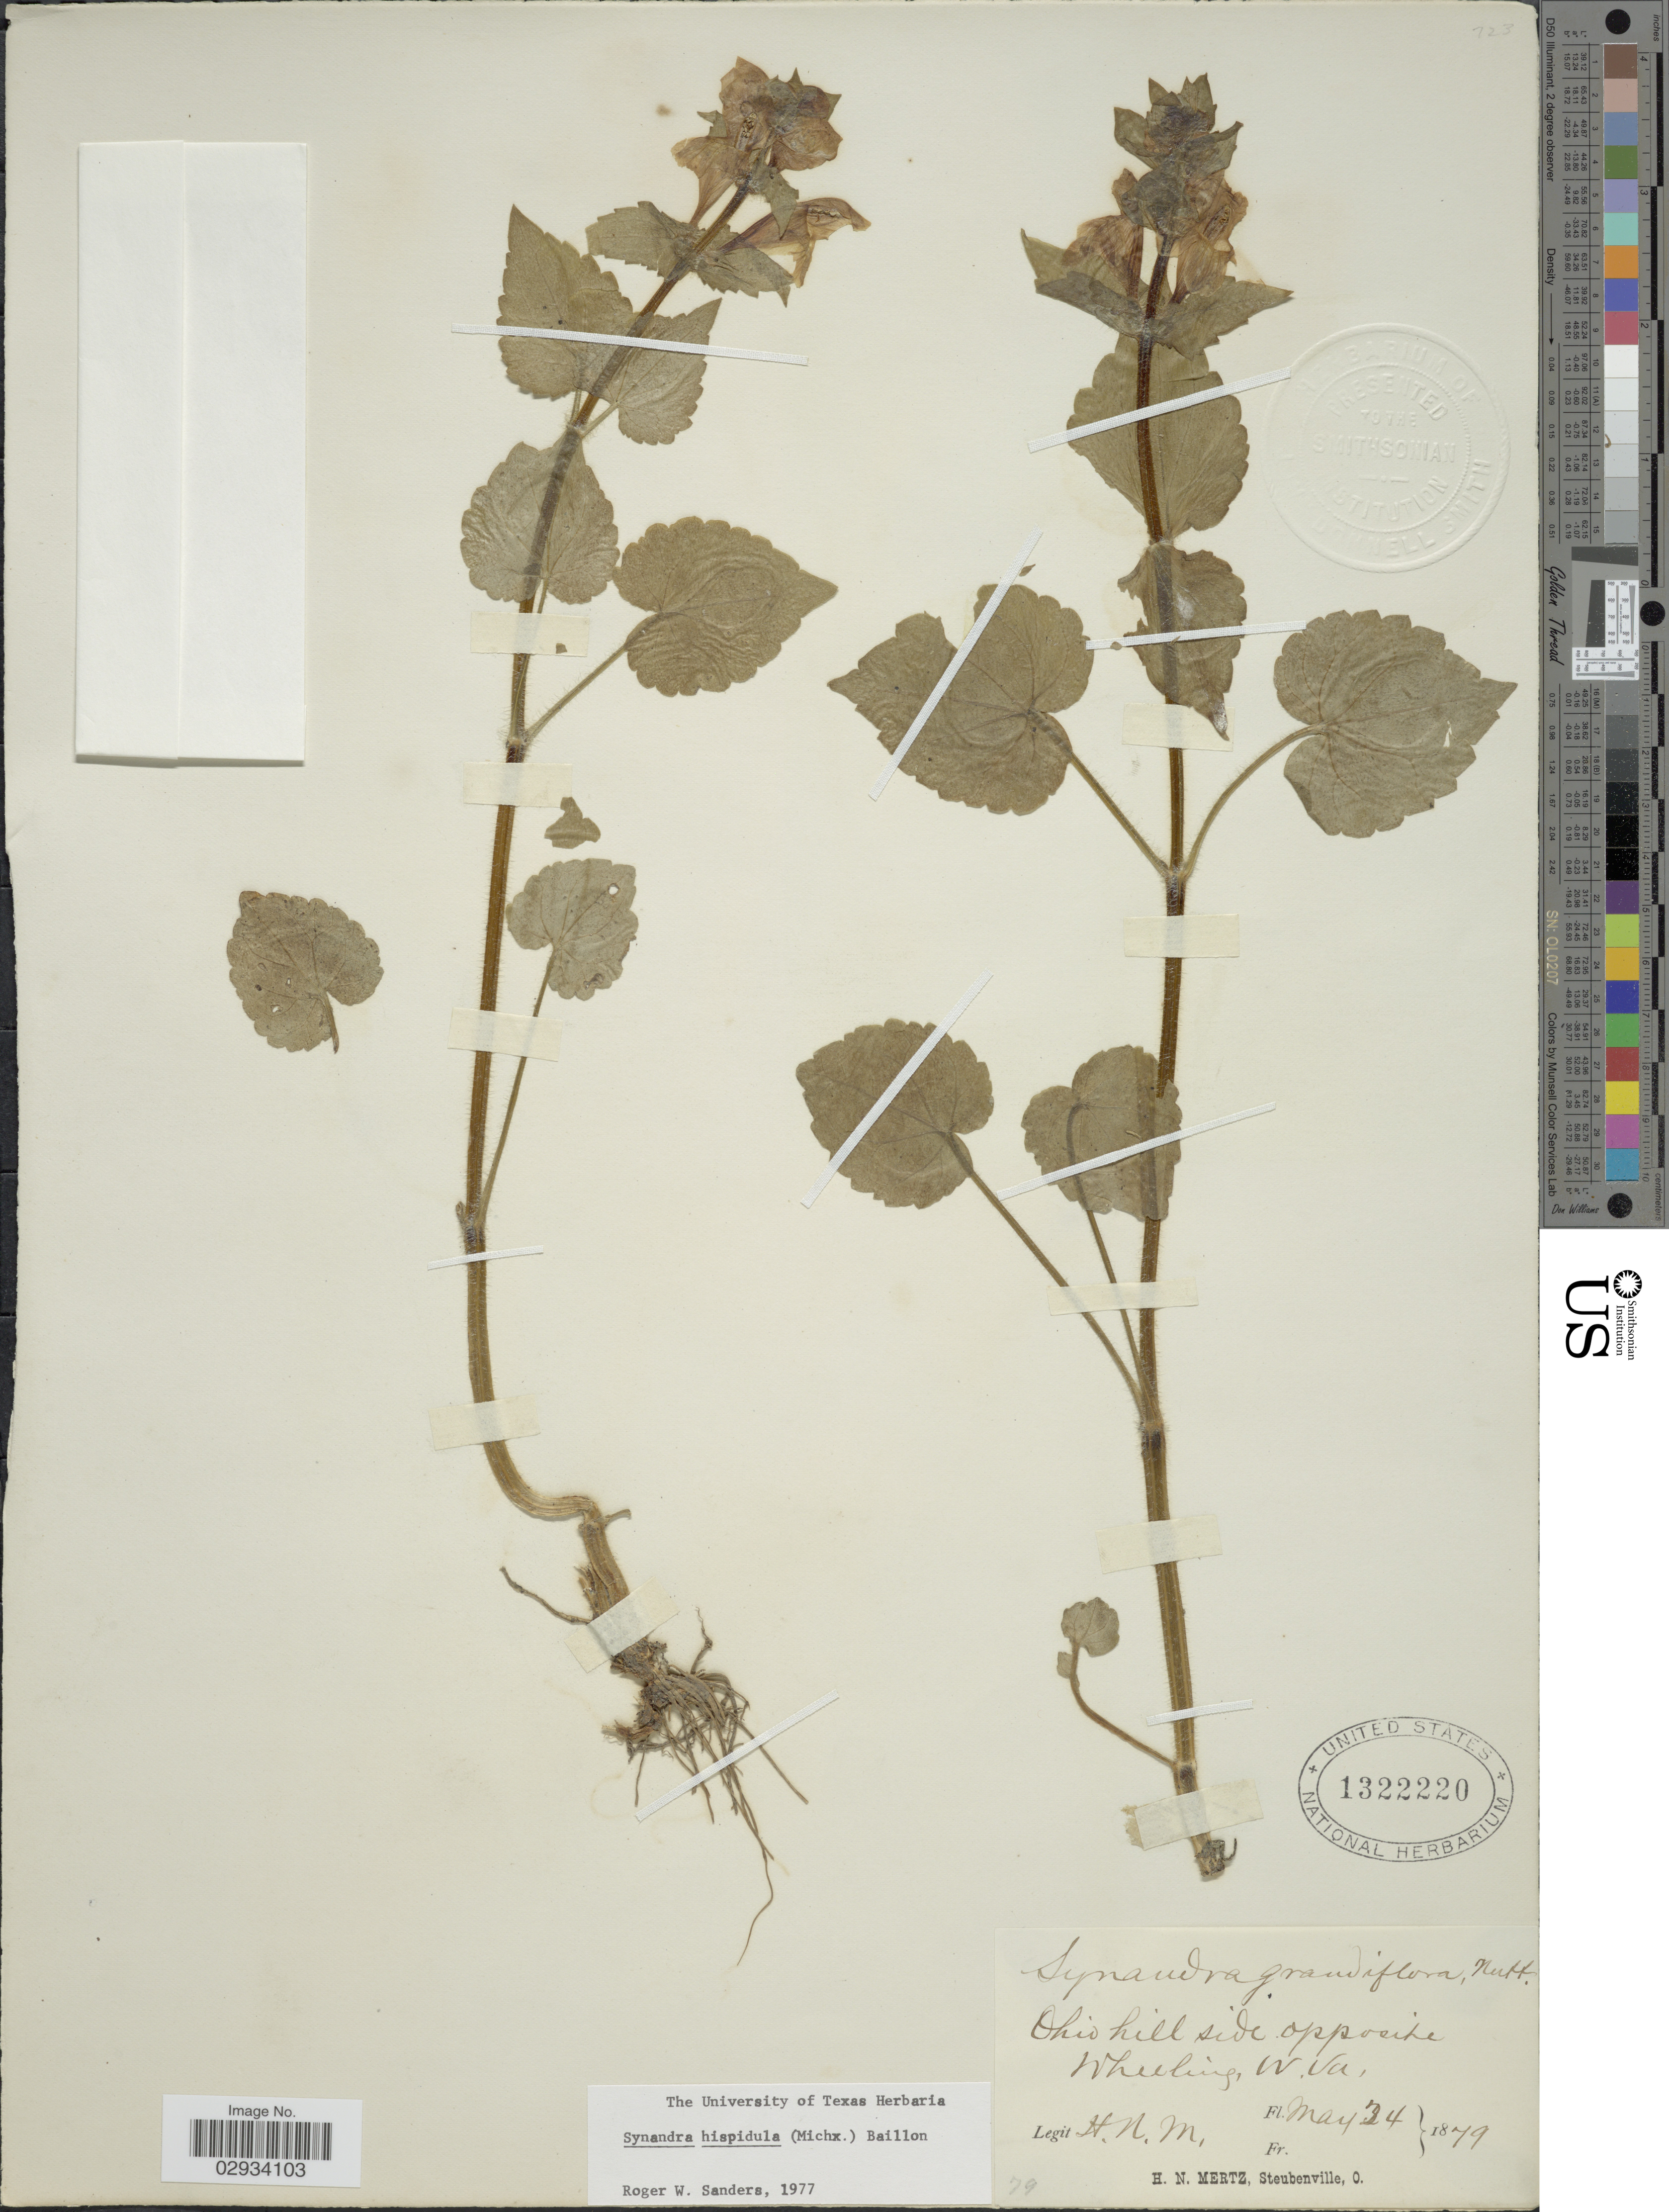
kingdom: Plantae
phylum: Tracheophyta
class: Magnoliopsida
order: Lamiales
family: Lamiaceae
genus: Synandra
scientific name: Synandra hispidula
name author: (Michx.) Baill.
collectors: H. Mertz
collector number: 79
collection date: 1879-05-24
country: United States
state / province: West Virginia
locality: Ohio hill side opposite Wheeling, W.Va.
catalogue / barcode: US 1322220